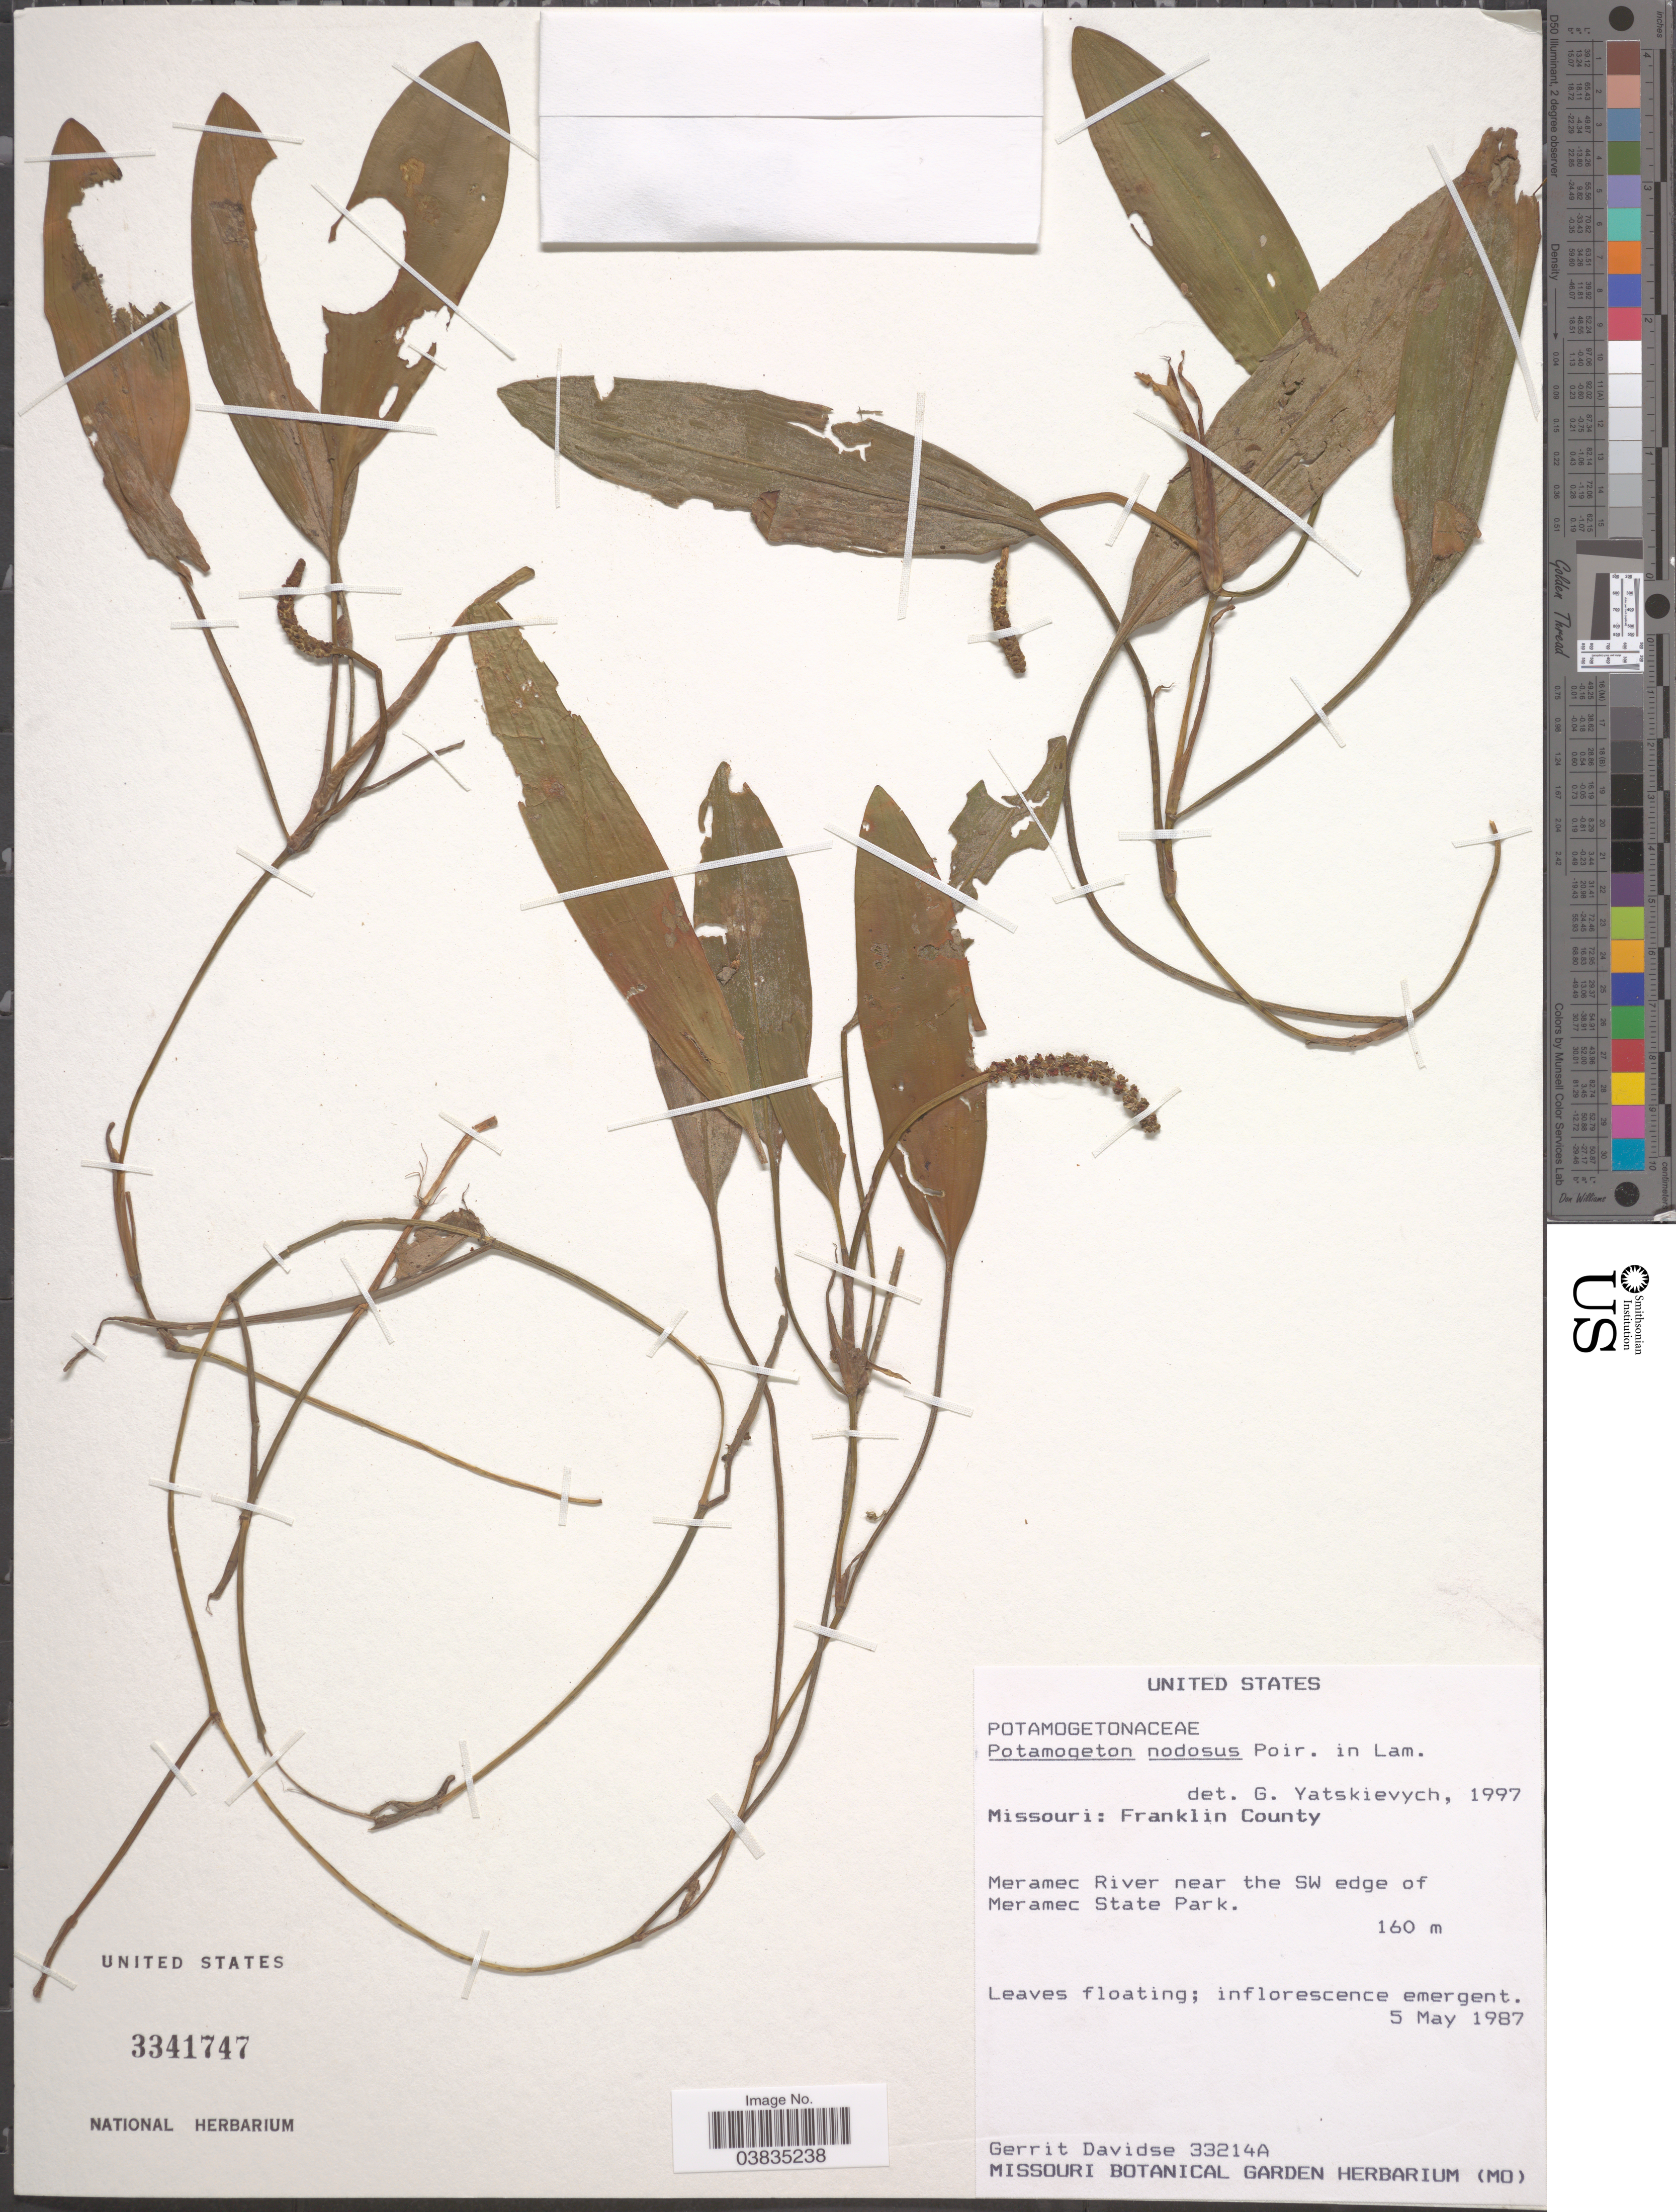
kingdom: Plantae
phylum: Tracheophyta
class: Liliopsida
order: Alismatales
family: Potamogetonaceae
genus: Potamogeton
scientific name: Potamogeton nodosus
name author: Poir.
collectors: G. Davidse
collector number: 33214A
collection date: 1987-05-05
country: United States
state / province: Missouri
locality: Franklin County. Meramec River near the SW edge of Meramec State Park.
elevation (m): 160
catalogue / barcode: US 3341747